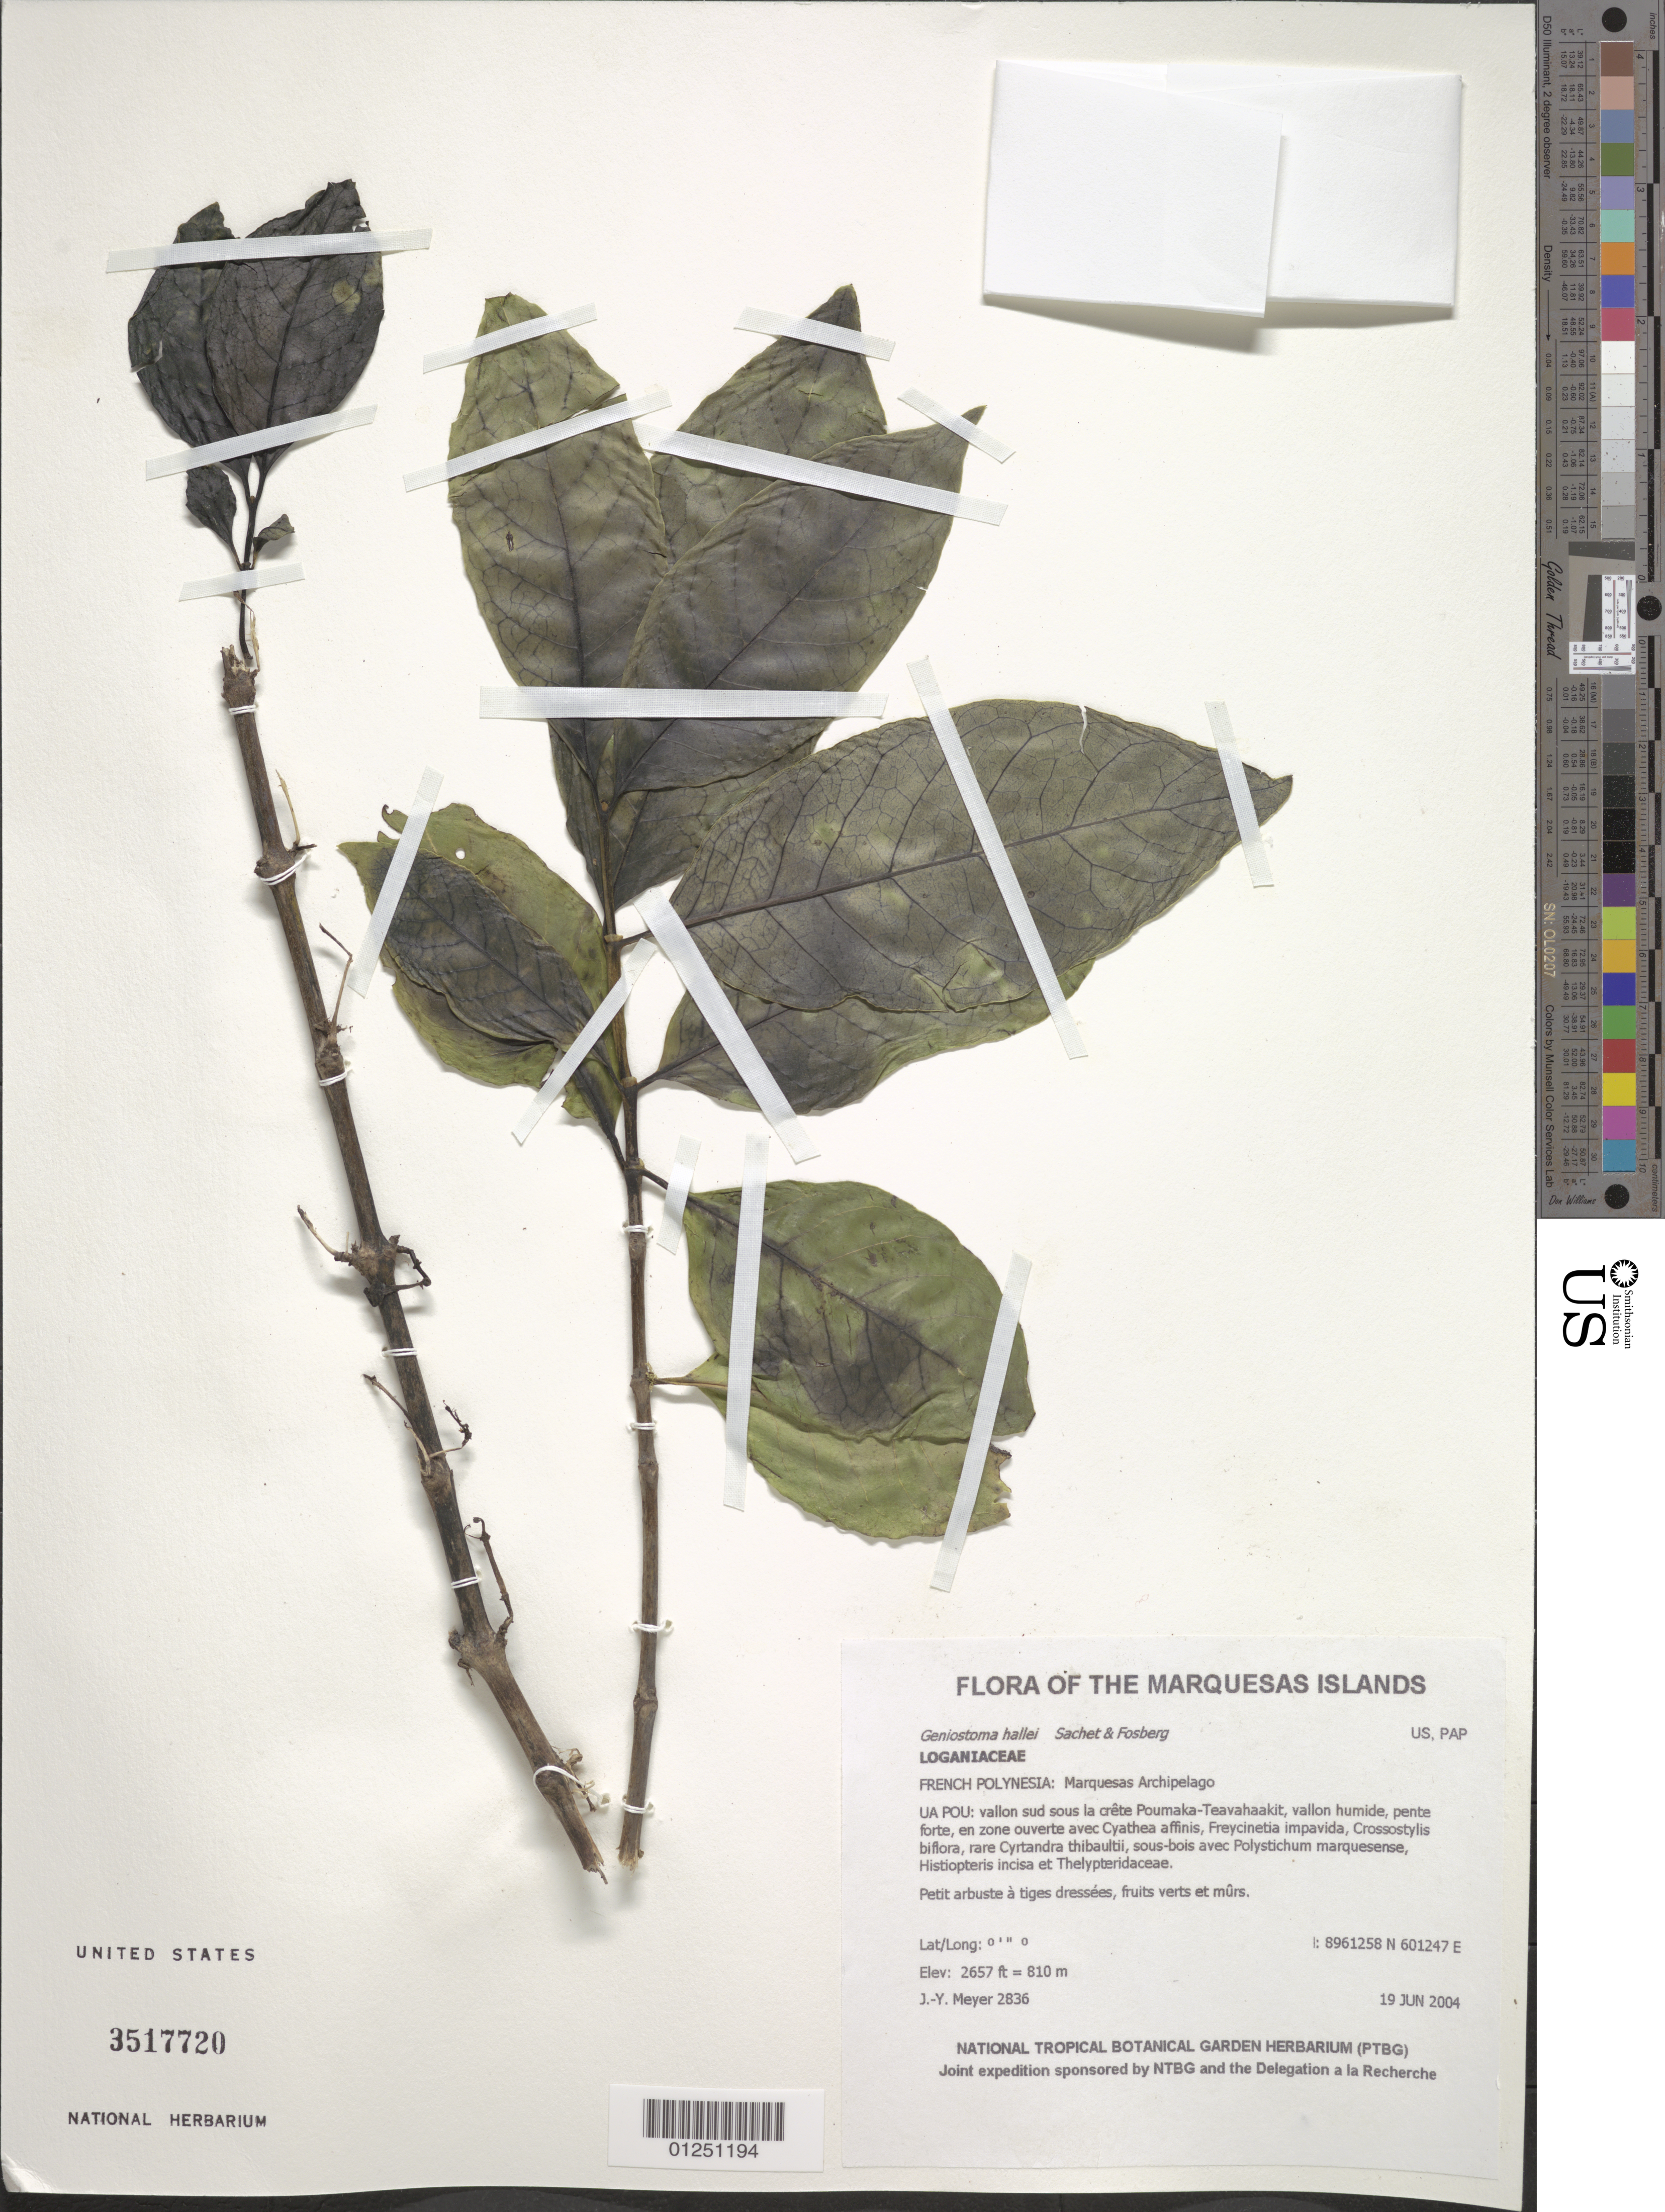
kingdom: Plantae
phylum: Tracheophyta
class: Magnoliopsida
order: Gentianales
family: Loganiaceae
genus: Geniostoma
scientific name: Geniostoma hallei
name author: Fosberg & Sachet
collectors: J.-Y. Meyer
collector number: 2836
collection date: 2004-06-19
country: French Polynesia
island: Ua Pou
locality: vallon sud sous la crete Poumaka-Teavahaakit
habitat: Vallon humide, pente forte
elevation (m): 810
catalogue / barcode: US 3517720